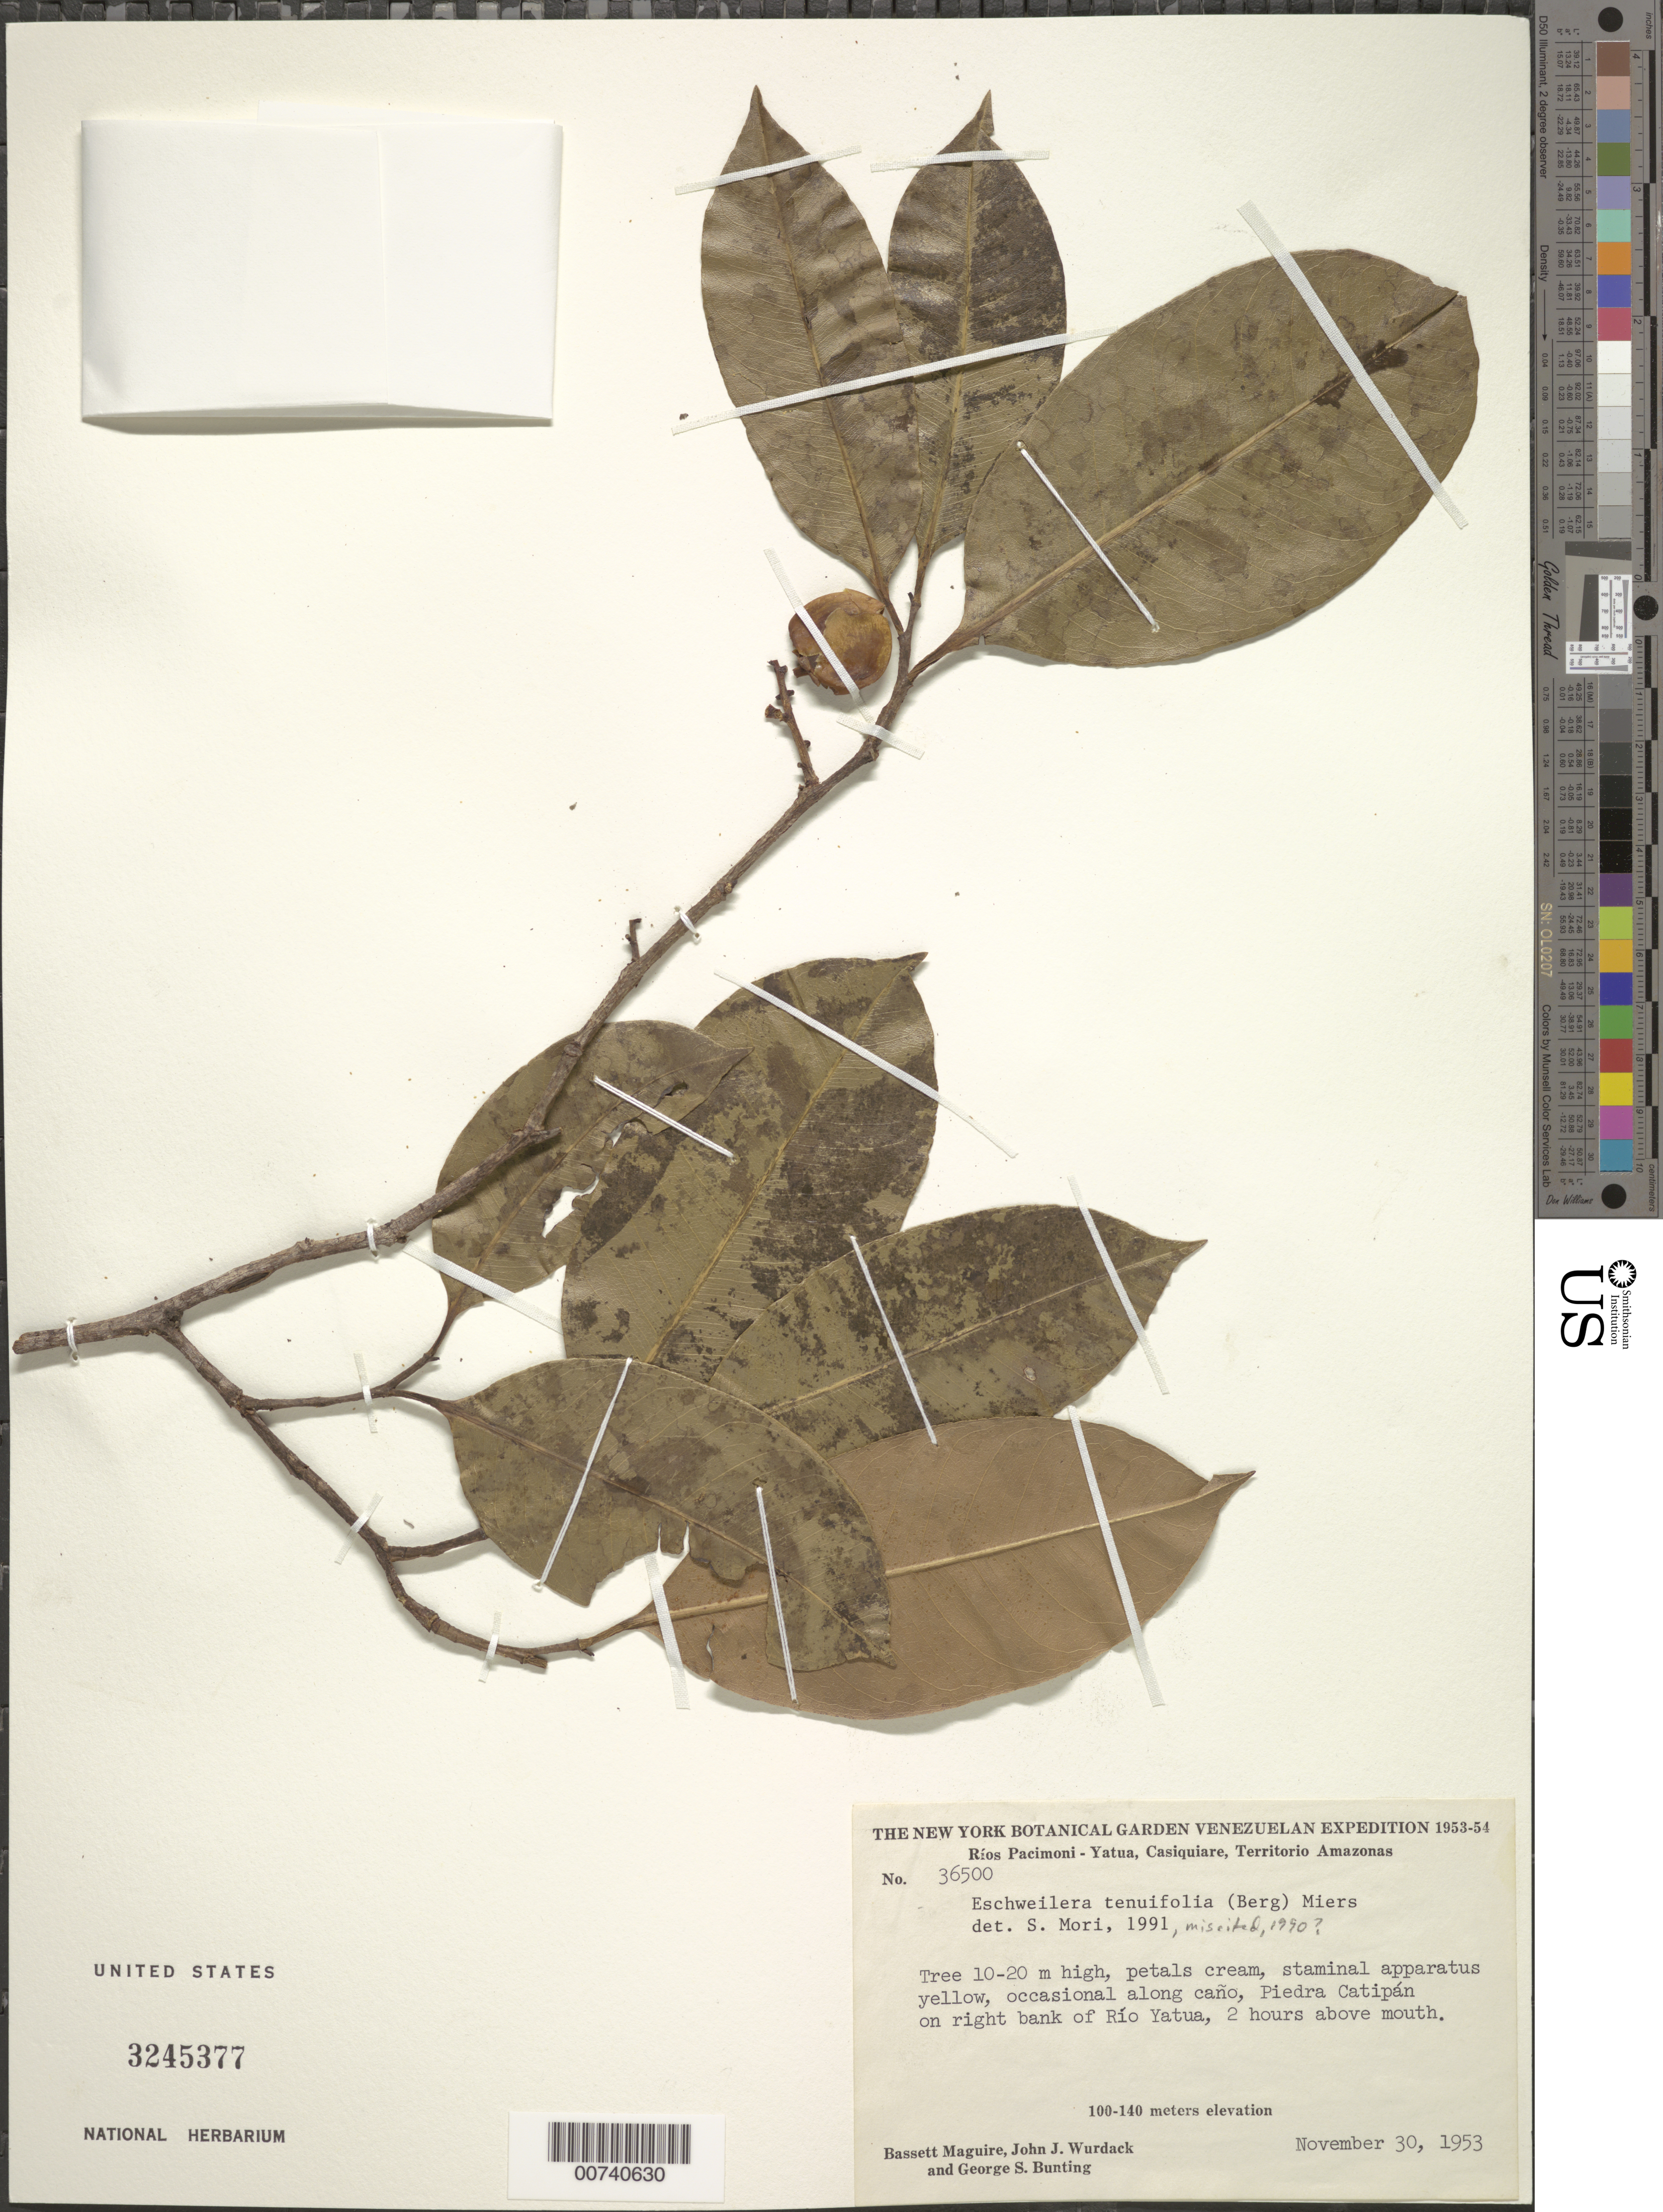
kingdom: Plantae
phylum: Tracheophyta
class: Magnoliopsida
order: Ericales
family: Lecythidaceae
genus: Eschweilera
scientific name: Eschweilera tenuifolia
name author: (O. Berg) Miers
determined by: Mori, Scott A.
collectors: B. Maguire, J. J. Wurdack & G. S. Bunting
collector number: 36500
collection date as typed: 30-Nov-53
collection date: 1953-11-30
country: Venezuela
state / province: Amazonas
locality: Piedra Catipán; Río Yatua, 2 hours above mouth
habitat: Caño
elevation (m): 100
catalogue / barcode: US 3245377